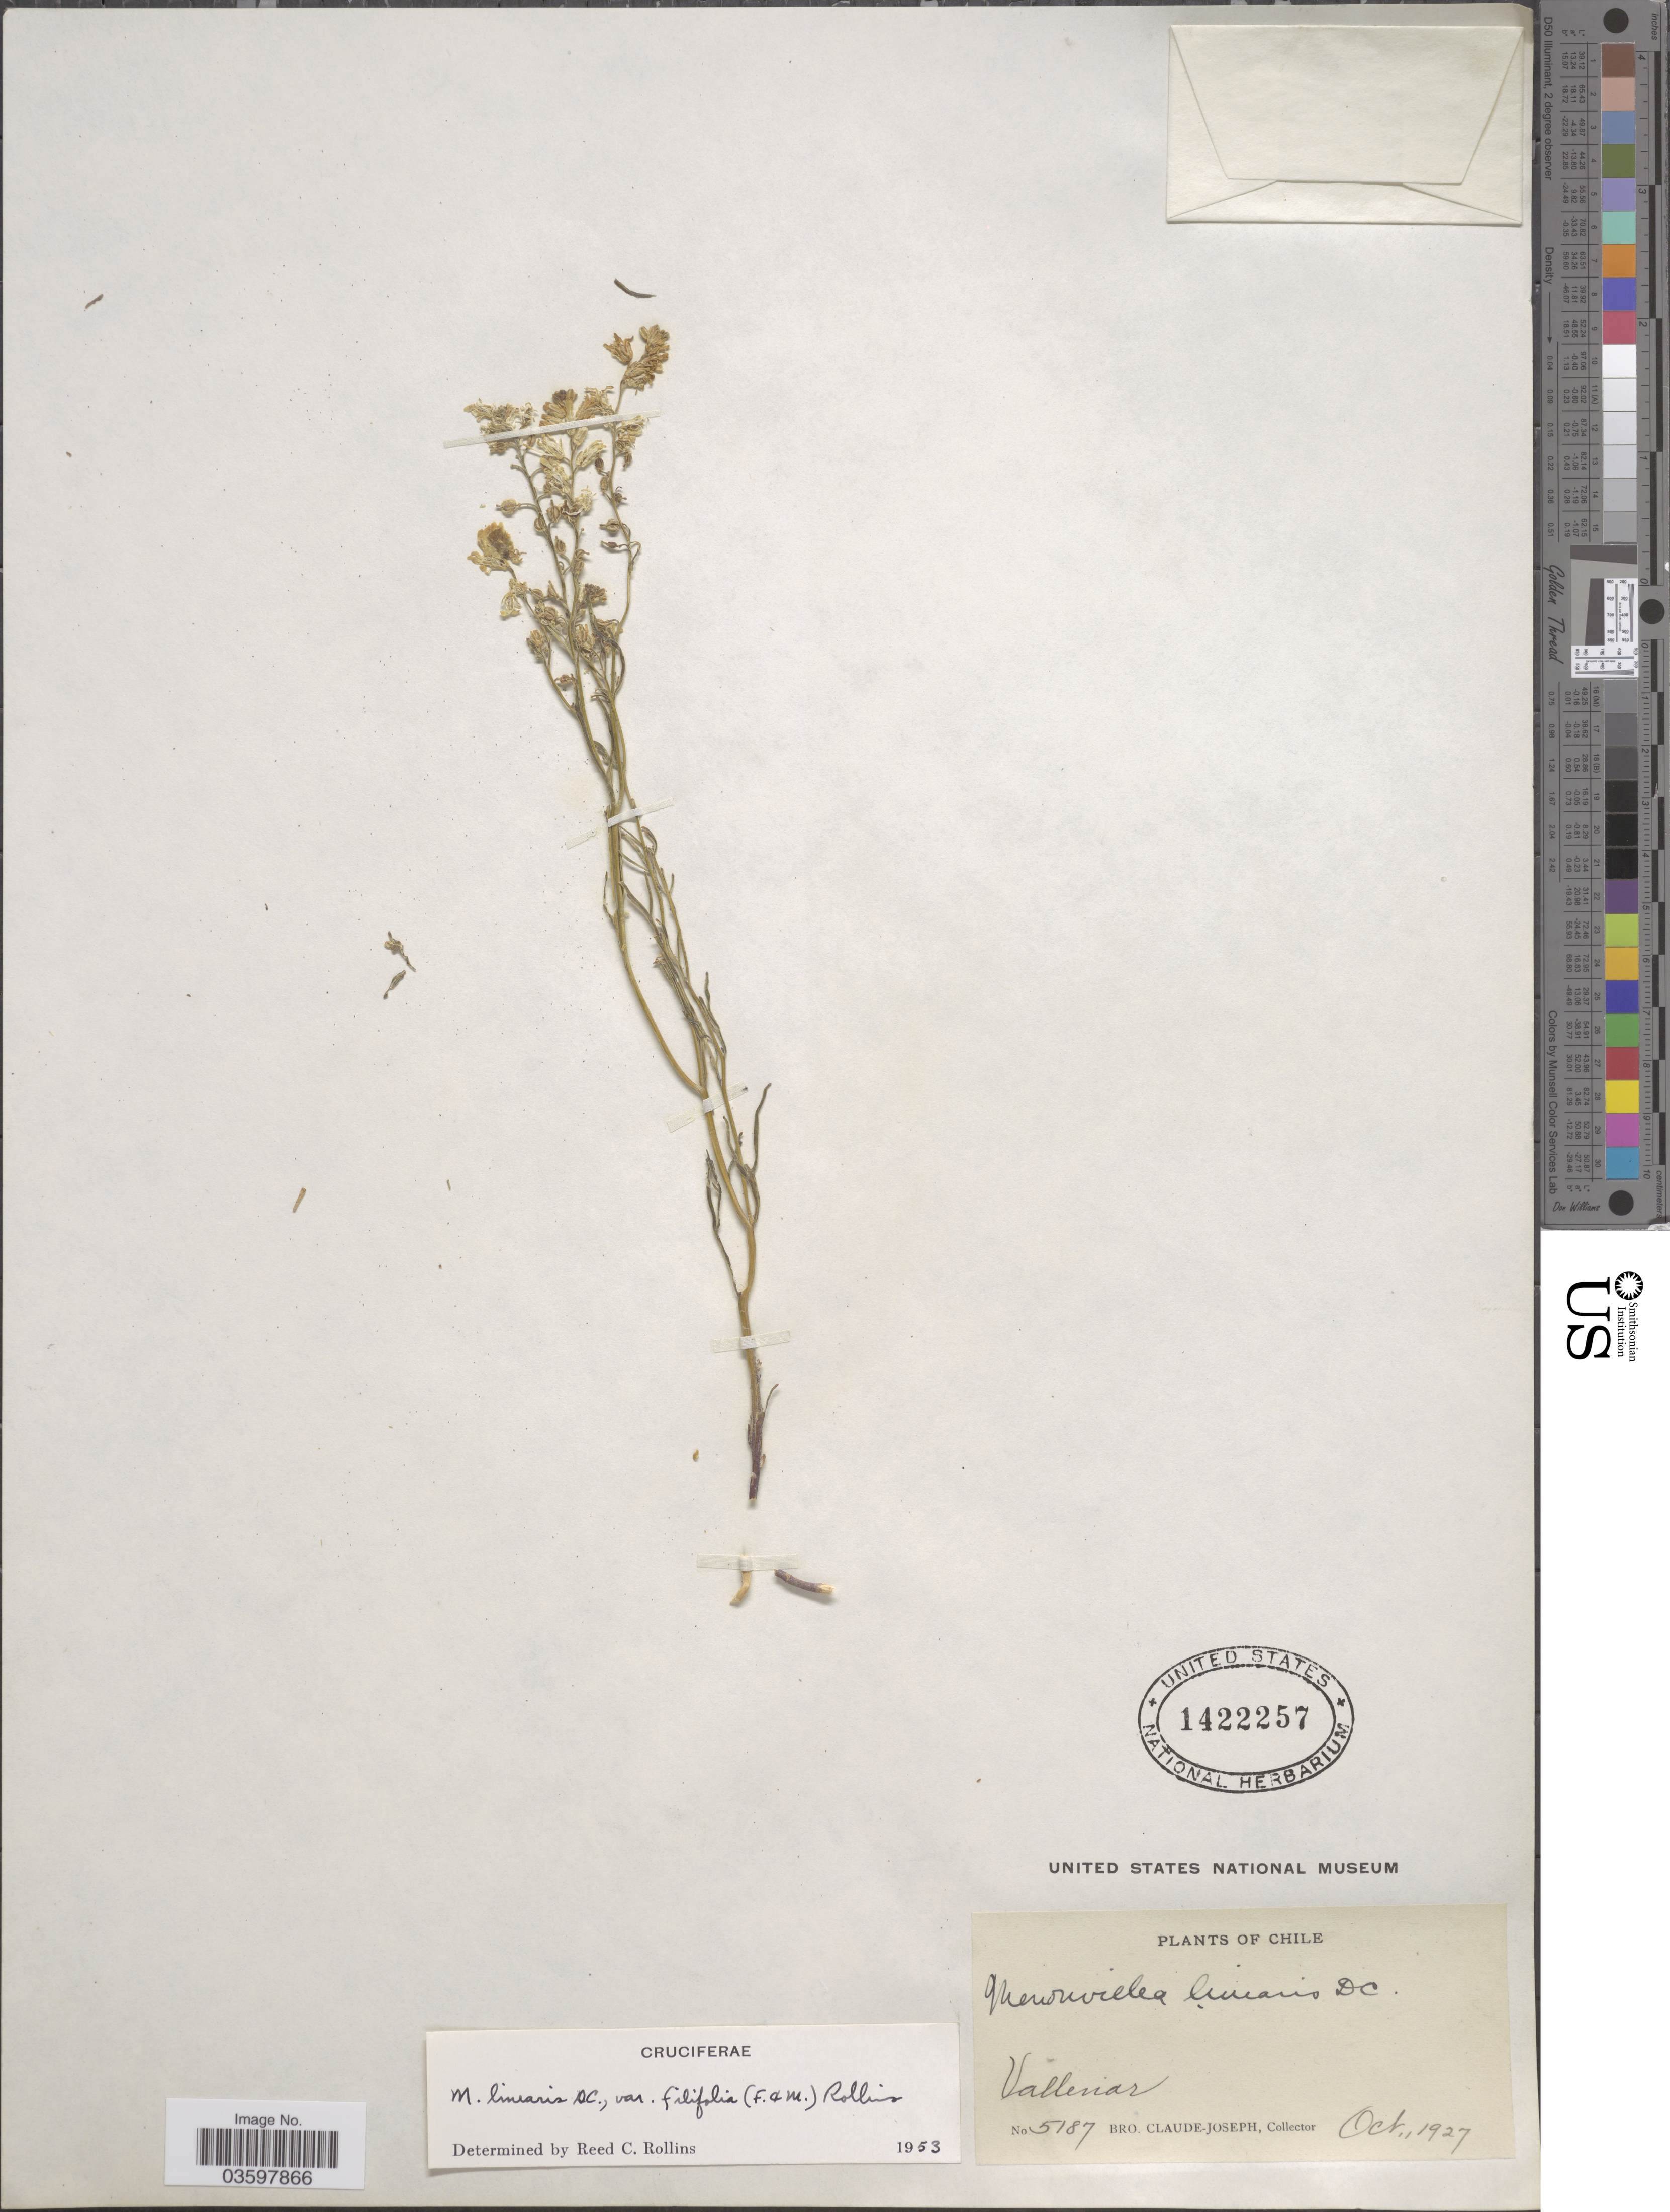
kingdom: Plantae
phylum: Tracheophyta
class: Magnoliopsida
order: Brassicales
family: Brassicaceae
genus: Menonvillea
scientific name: Menonvillea linearis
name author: DC.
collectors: Bro. Claude-Joseph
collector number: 5187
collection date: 1927-10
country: Chile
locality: Vallenar.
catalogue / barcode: US 1422257